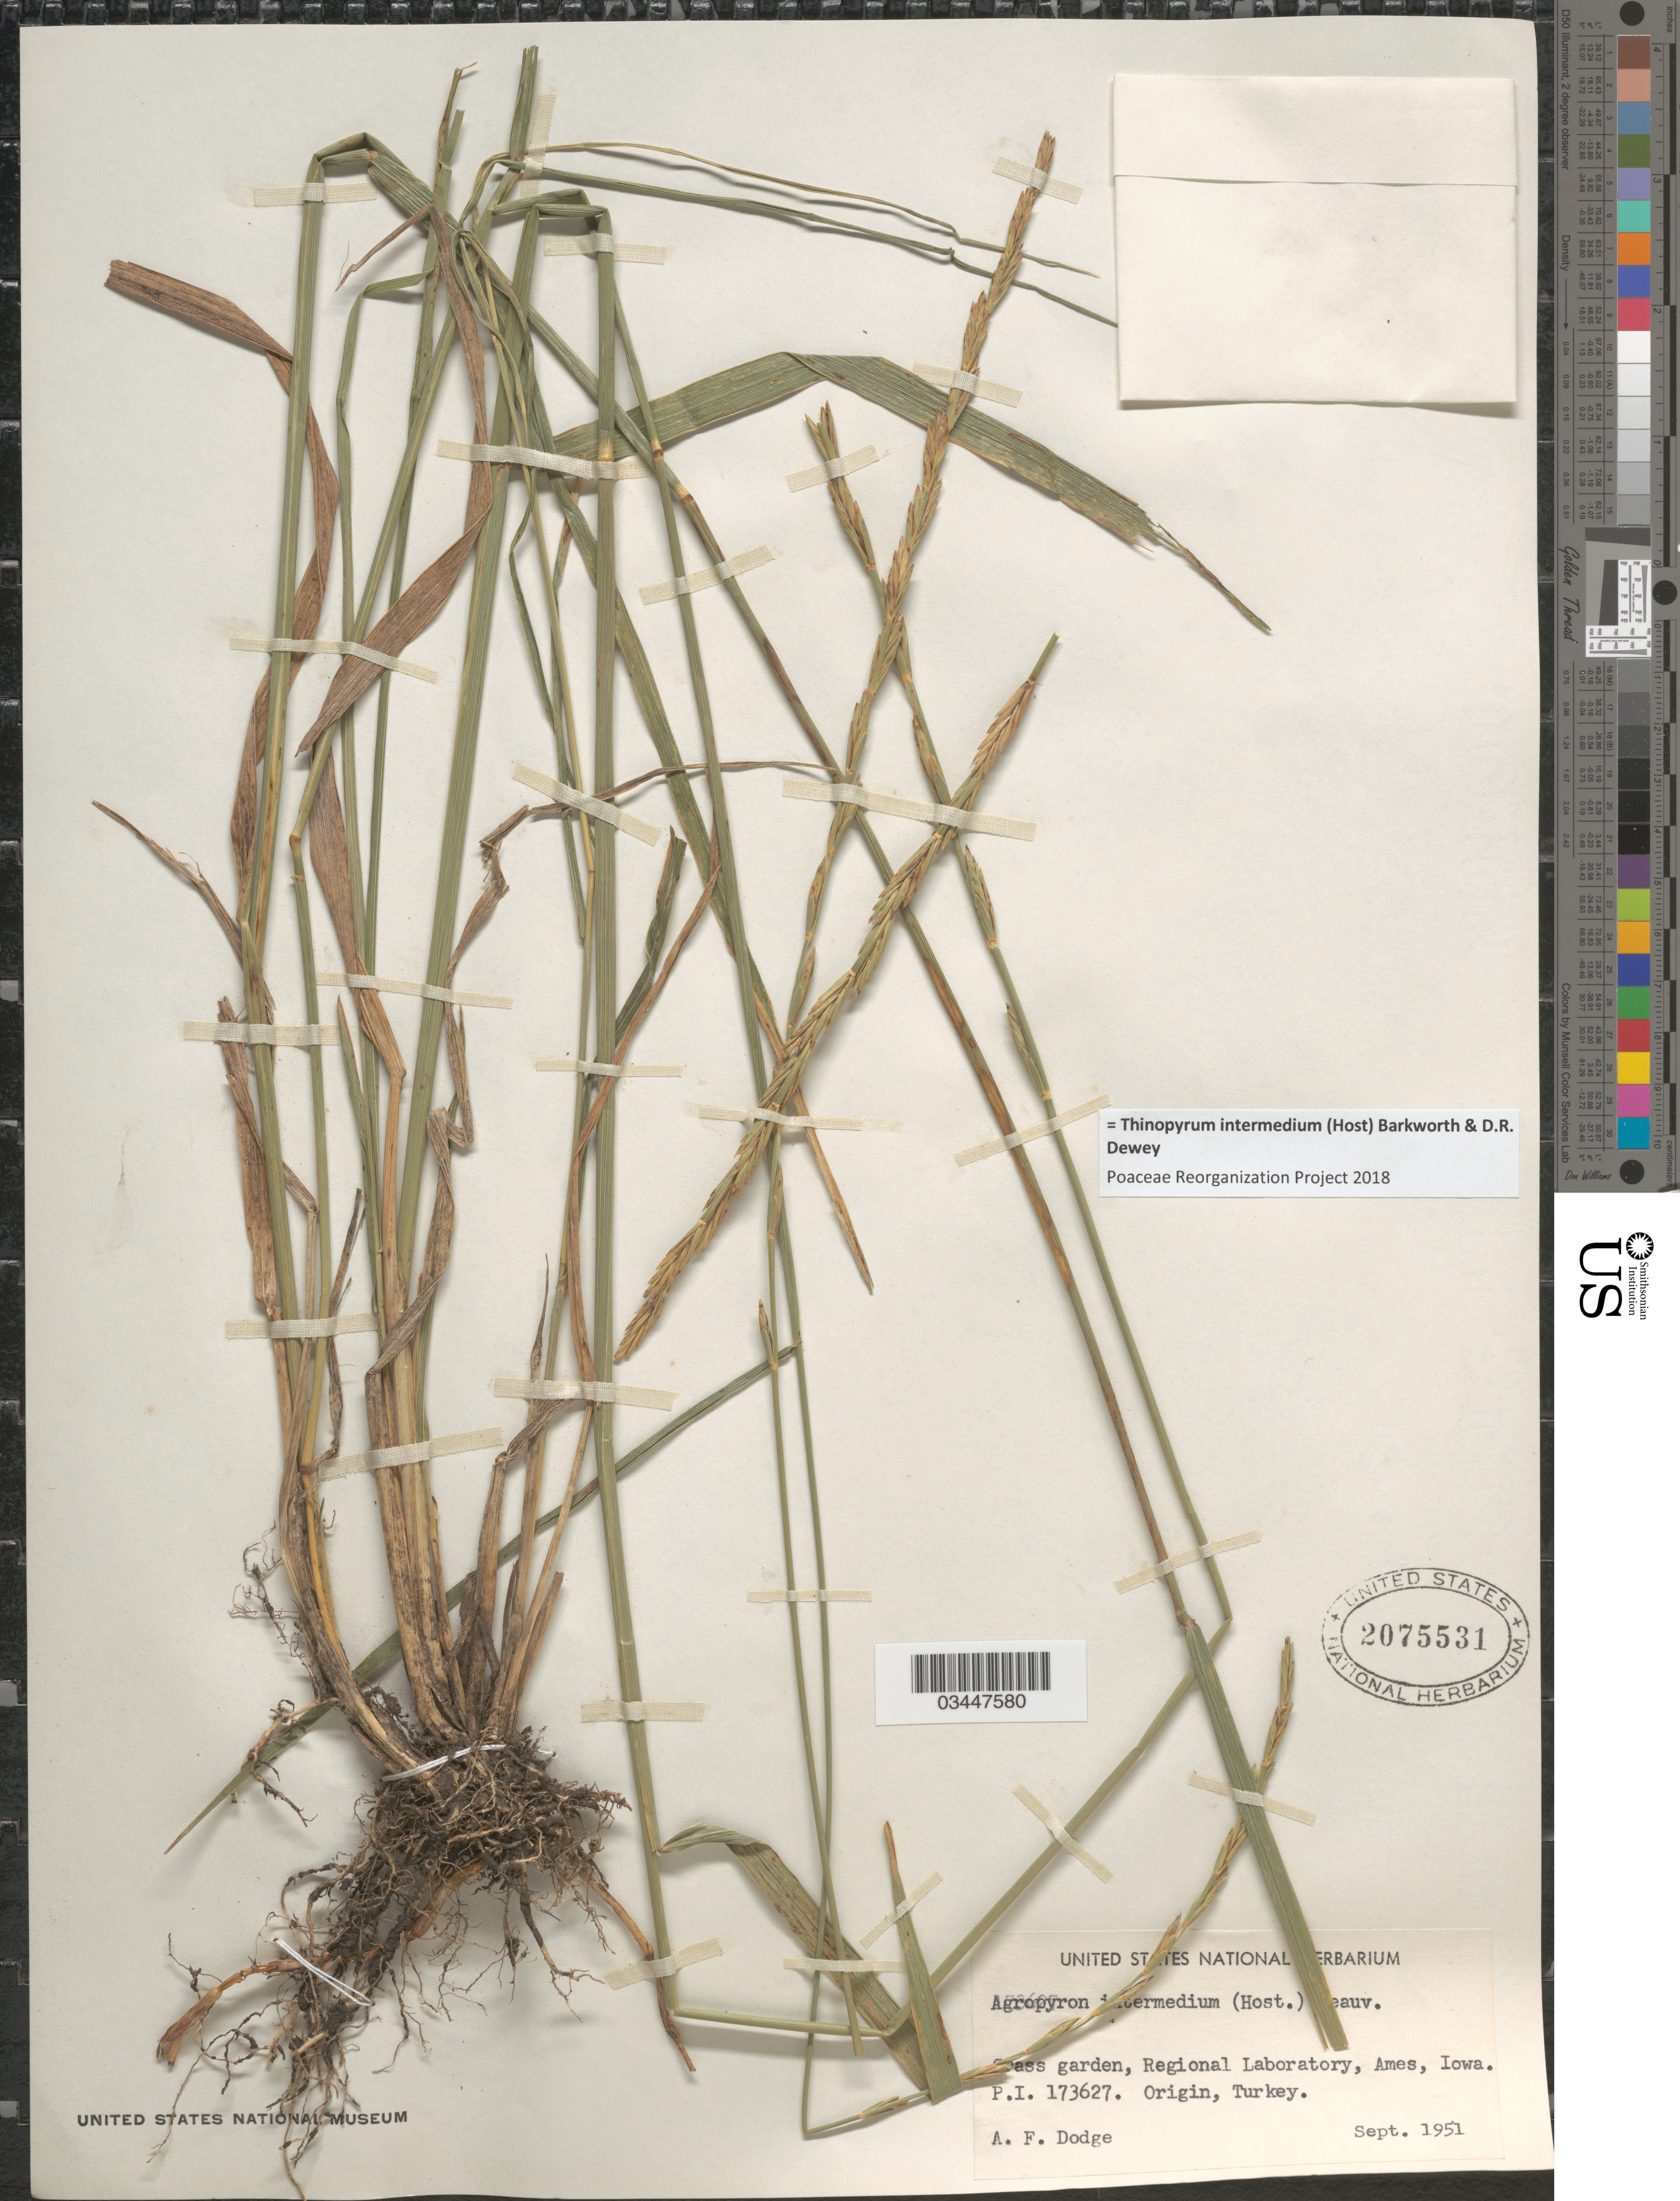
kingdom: Plantae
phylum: Tracheophyta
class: Liliopsida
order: Poales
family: Poaceae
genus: Thinopyrum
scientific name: Thinopyrum intermedium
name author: (Host) Barkworth & Dewey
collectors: A. Dodge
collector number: PI173627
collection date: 1951-09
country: United States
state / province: Iowa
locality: Regional Laboratory, Ames.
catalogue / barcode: US 2075531